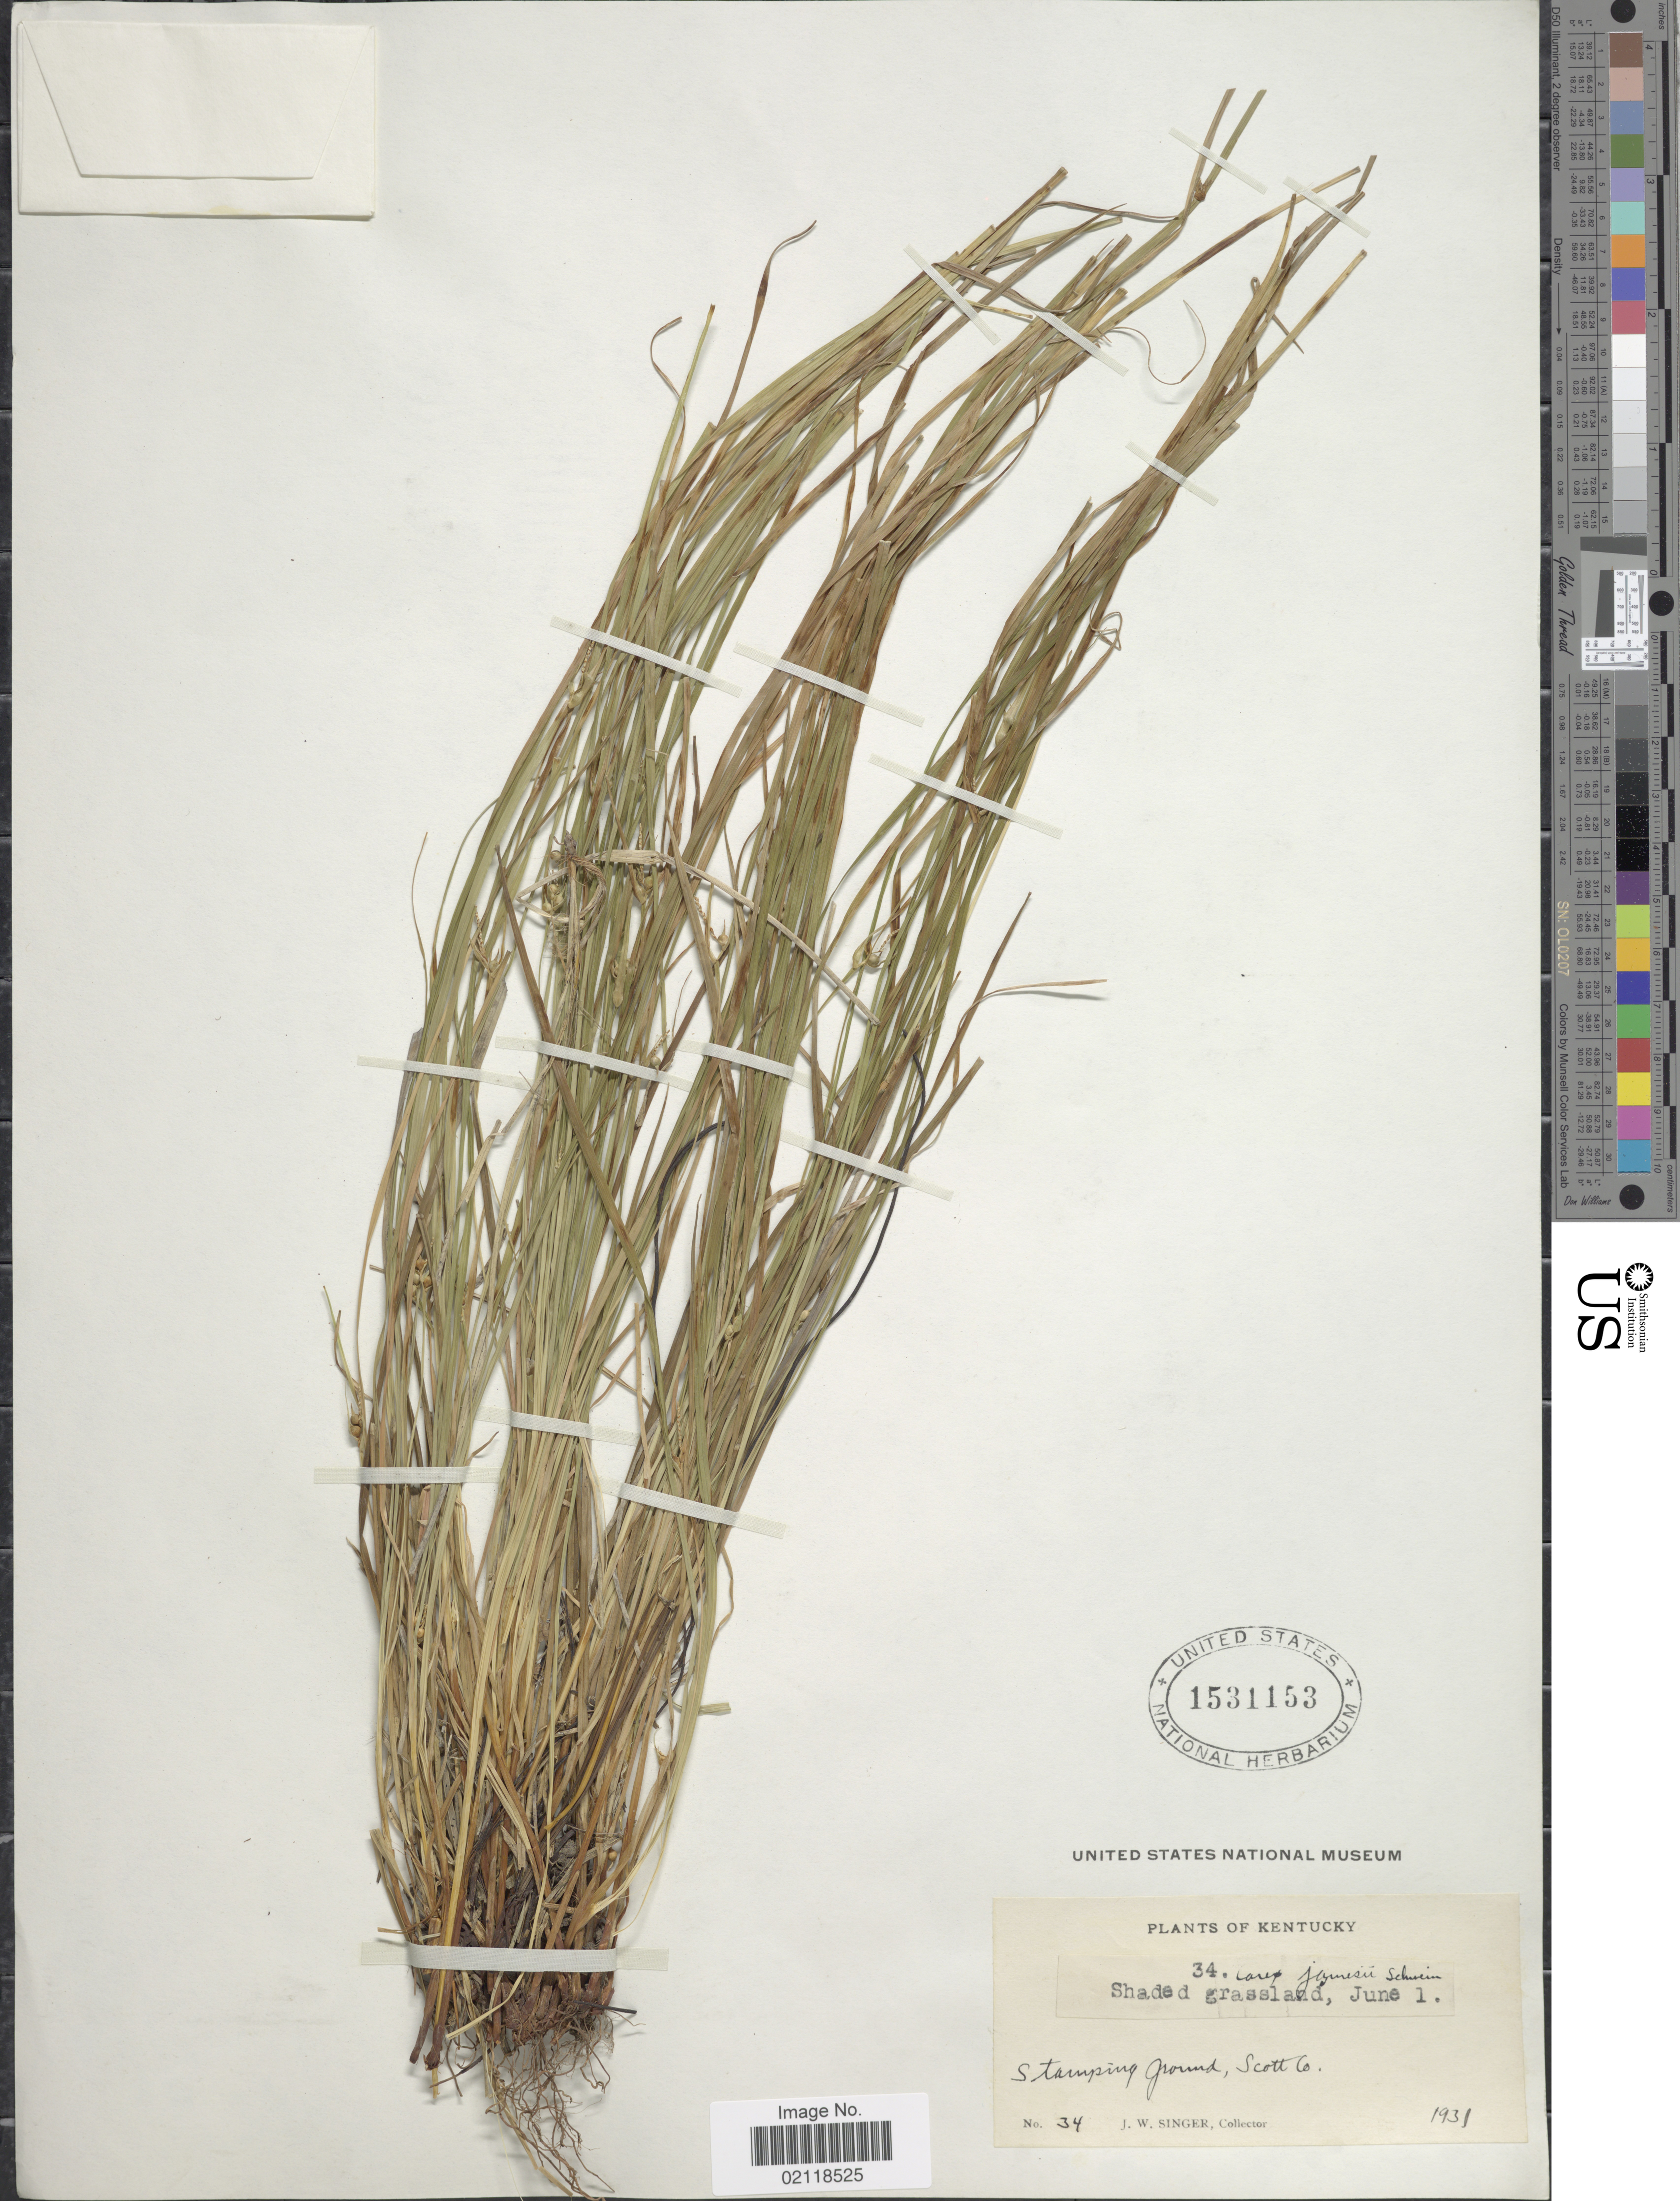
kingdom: Plantae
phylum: Tracheophyta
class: Liliopsida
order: Poales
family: Cyperaceae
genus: Carex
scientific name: Carex jamesii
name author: Schwein.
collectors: J. EW. Singer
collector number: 34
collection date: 1931-06-01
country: United States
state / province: Kentucky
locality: Stamping Ground, Scott Co.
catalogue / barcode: US 1531153